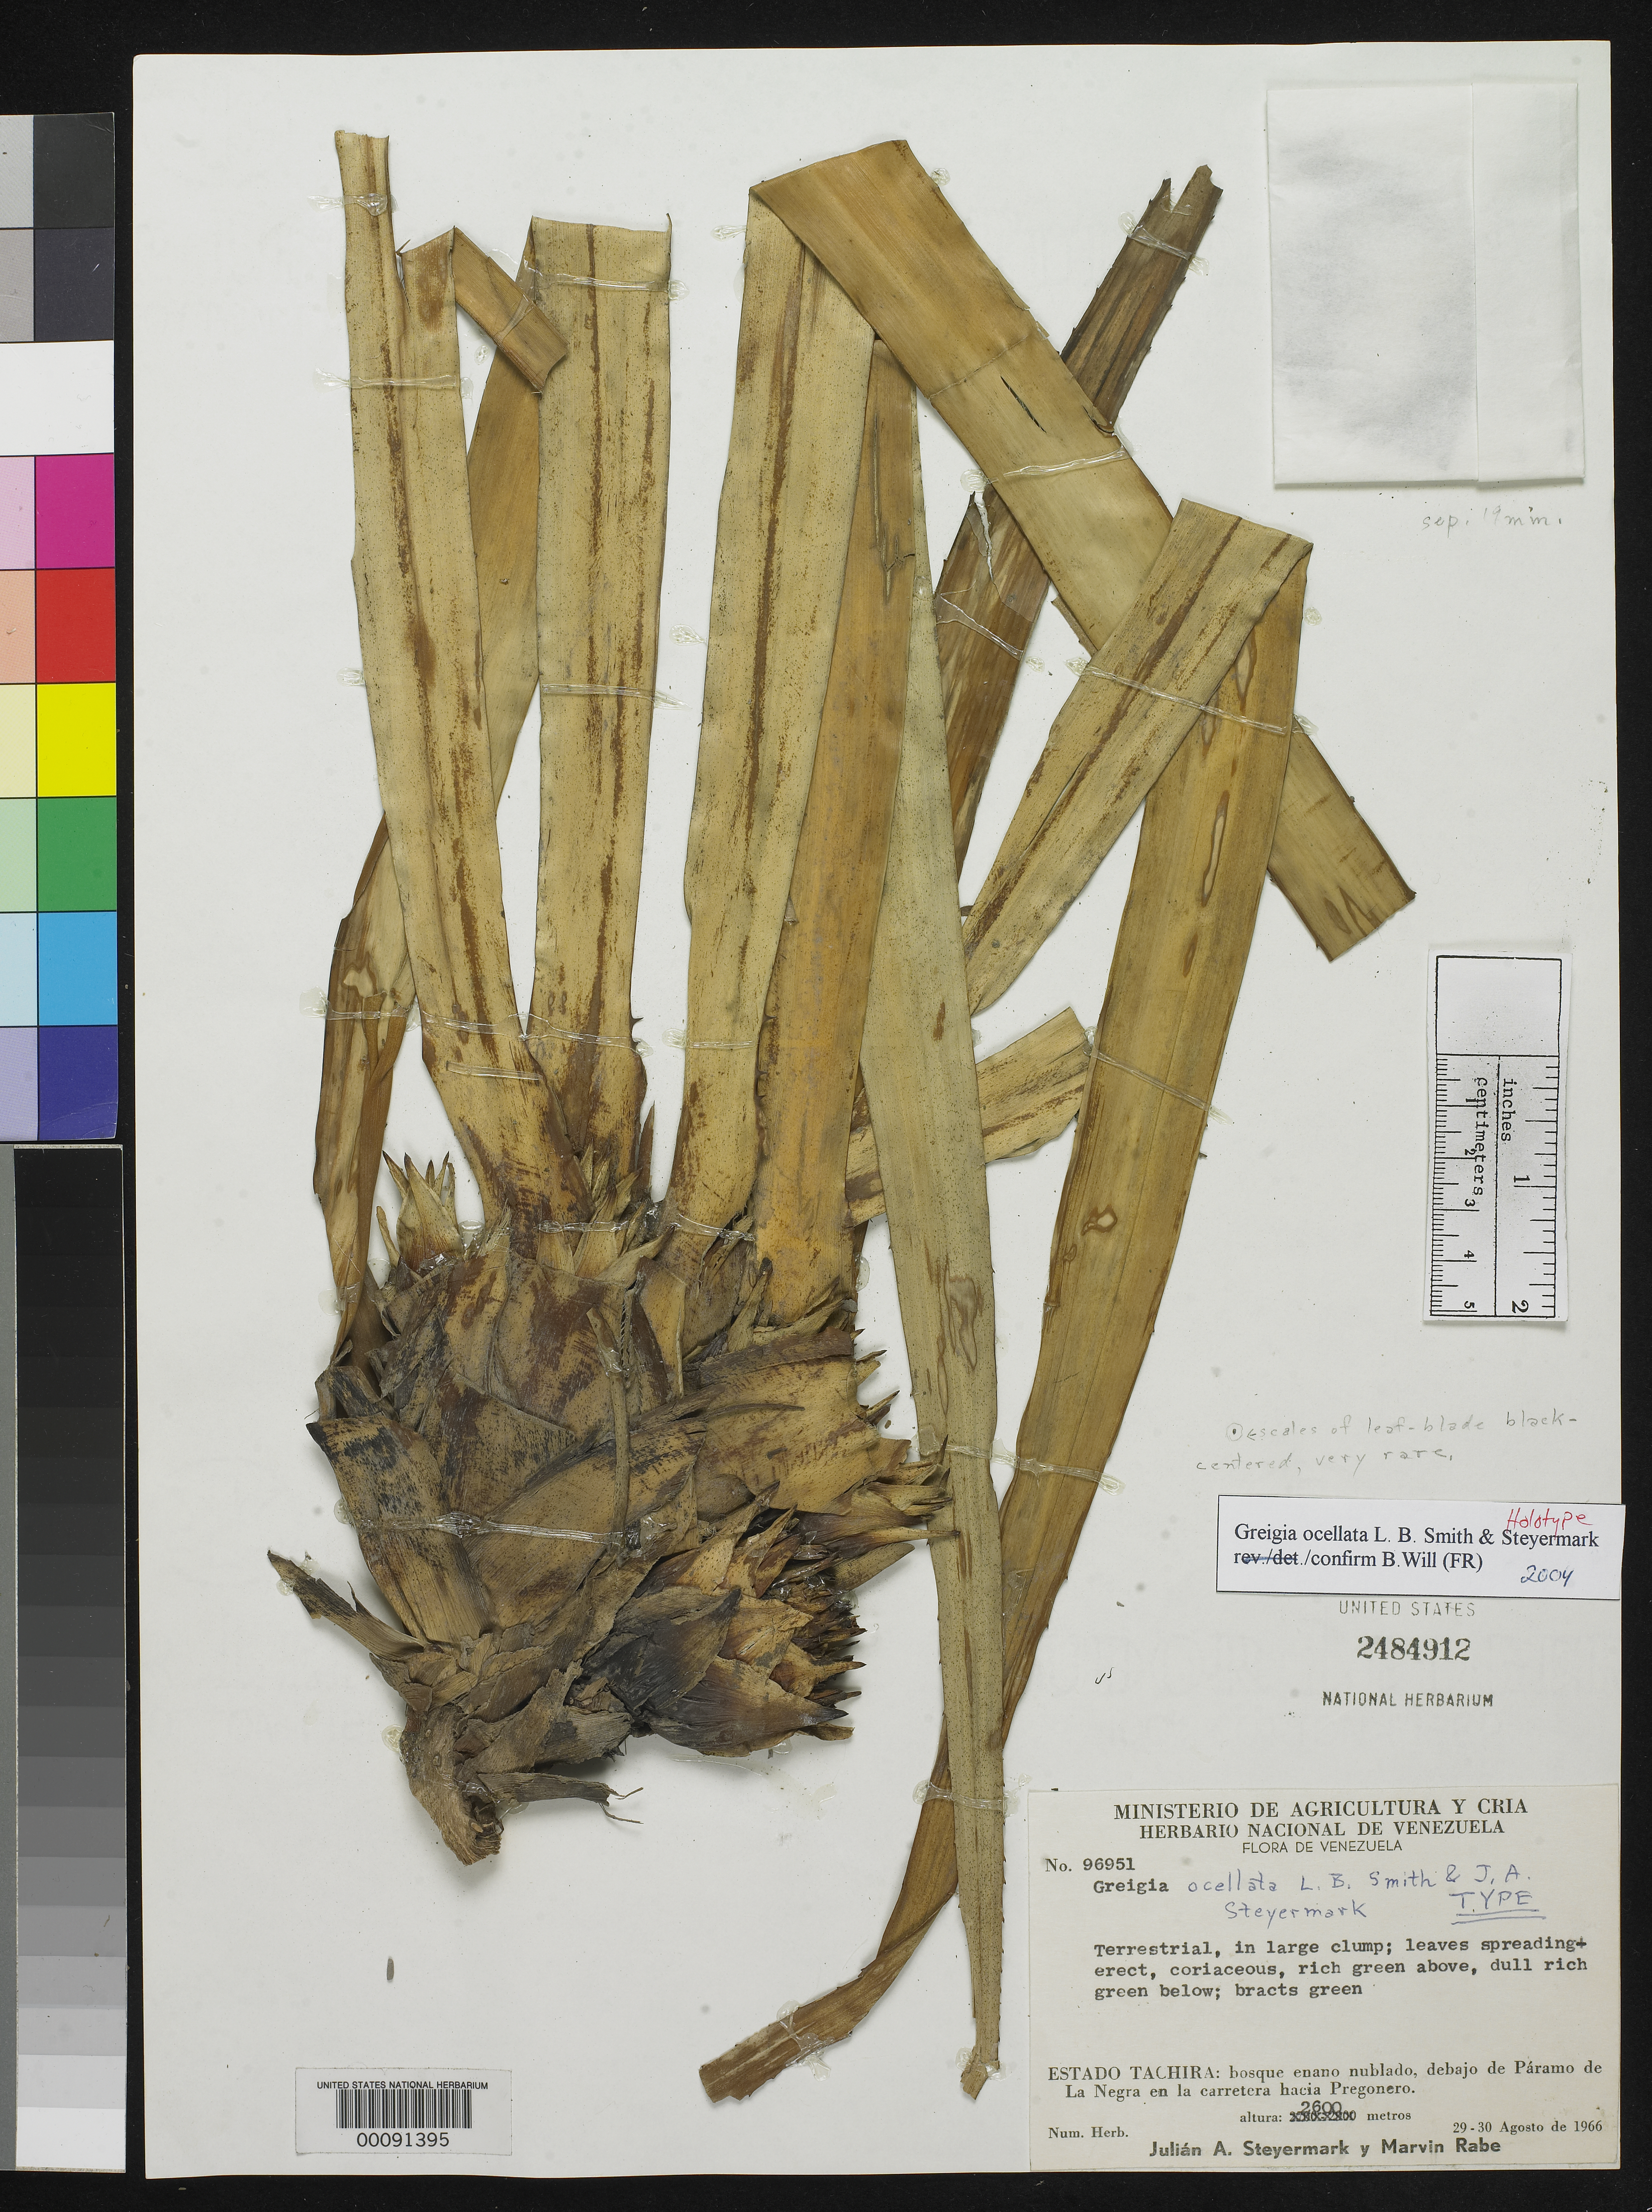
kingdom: Plantae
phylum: Tracheophyta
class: Liliopsida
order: Poales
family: Bromeliaceae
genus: Greigia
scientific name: Greigia ocellata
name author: L.B. Sm. & Steyerm.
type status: Holotype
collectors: J. Steyermark & M. Rabe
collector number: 96951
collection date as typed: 29 Aug 1966 to 30 Aug 1966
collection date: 1966-08-29/1966-08-30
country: Venezuela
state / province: Tachira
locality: Debajo de Paramo de La Negra en La Carretera Havia Pregonero.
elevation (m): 2600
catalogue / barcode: US 2484912